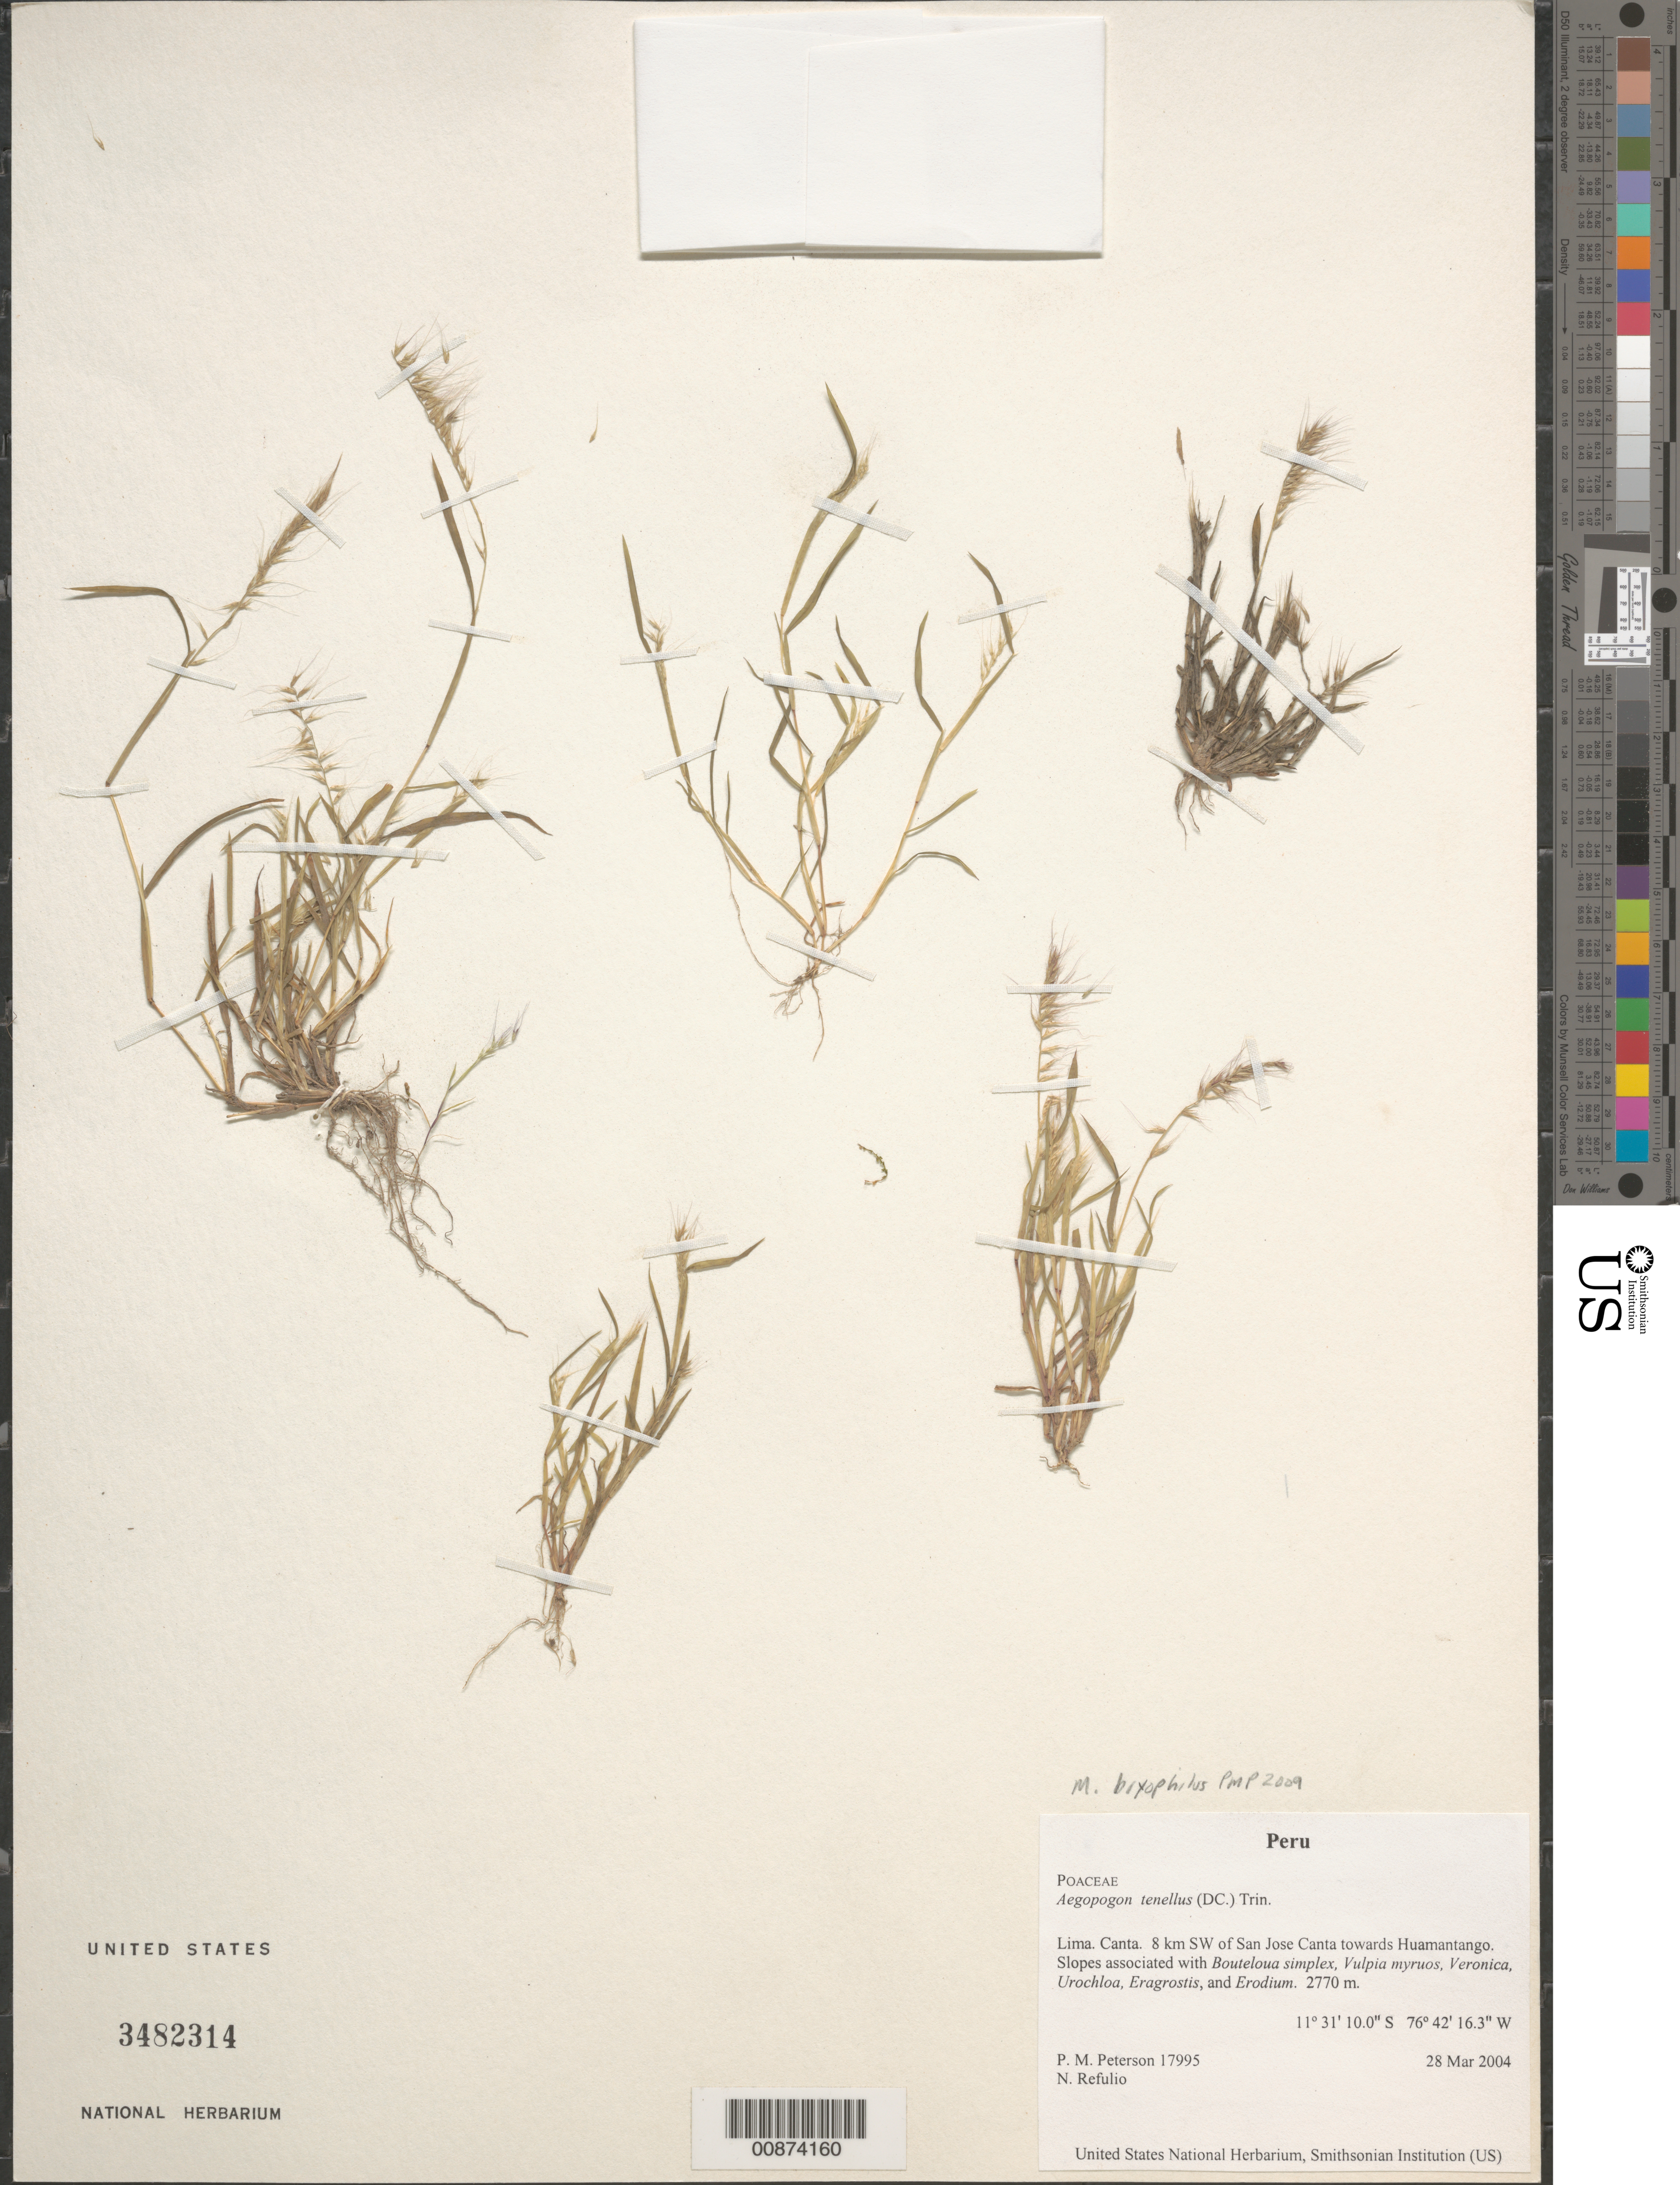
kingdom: Plantae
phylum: Tracheophyta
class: Liliopsida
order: Poales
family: Poaceae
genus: Muhlenbergia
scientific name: Muhlenbergia bryophilus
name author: (Döll) P.M. Peterson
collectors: P. M. Peterson & N. Refulio-Rodríguez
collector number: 17995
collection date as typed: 28 Mar 2004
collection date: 2004-03-28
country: Peru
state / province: Lima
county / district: Canta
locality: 8 km SW of San Jose Canta towards Huamantango. Slopes associated with Bouteloua simplex, Vulpia myruos, Veronica, Urochloa, Eragrostis, and Erodium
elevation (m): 2770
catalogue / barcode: US 3482314